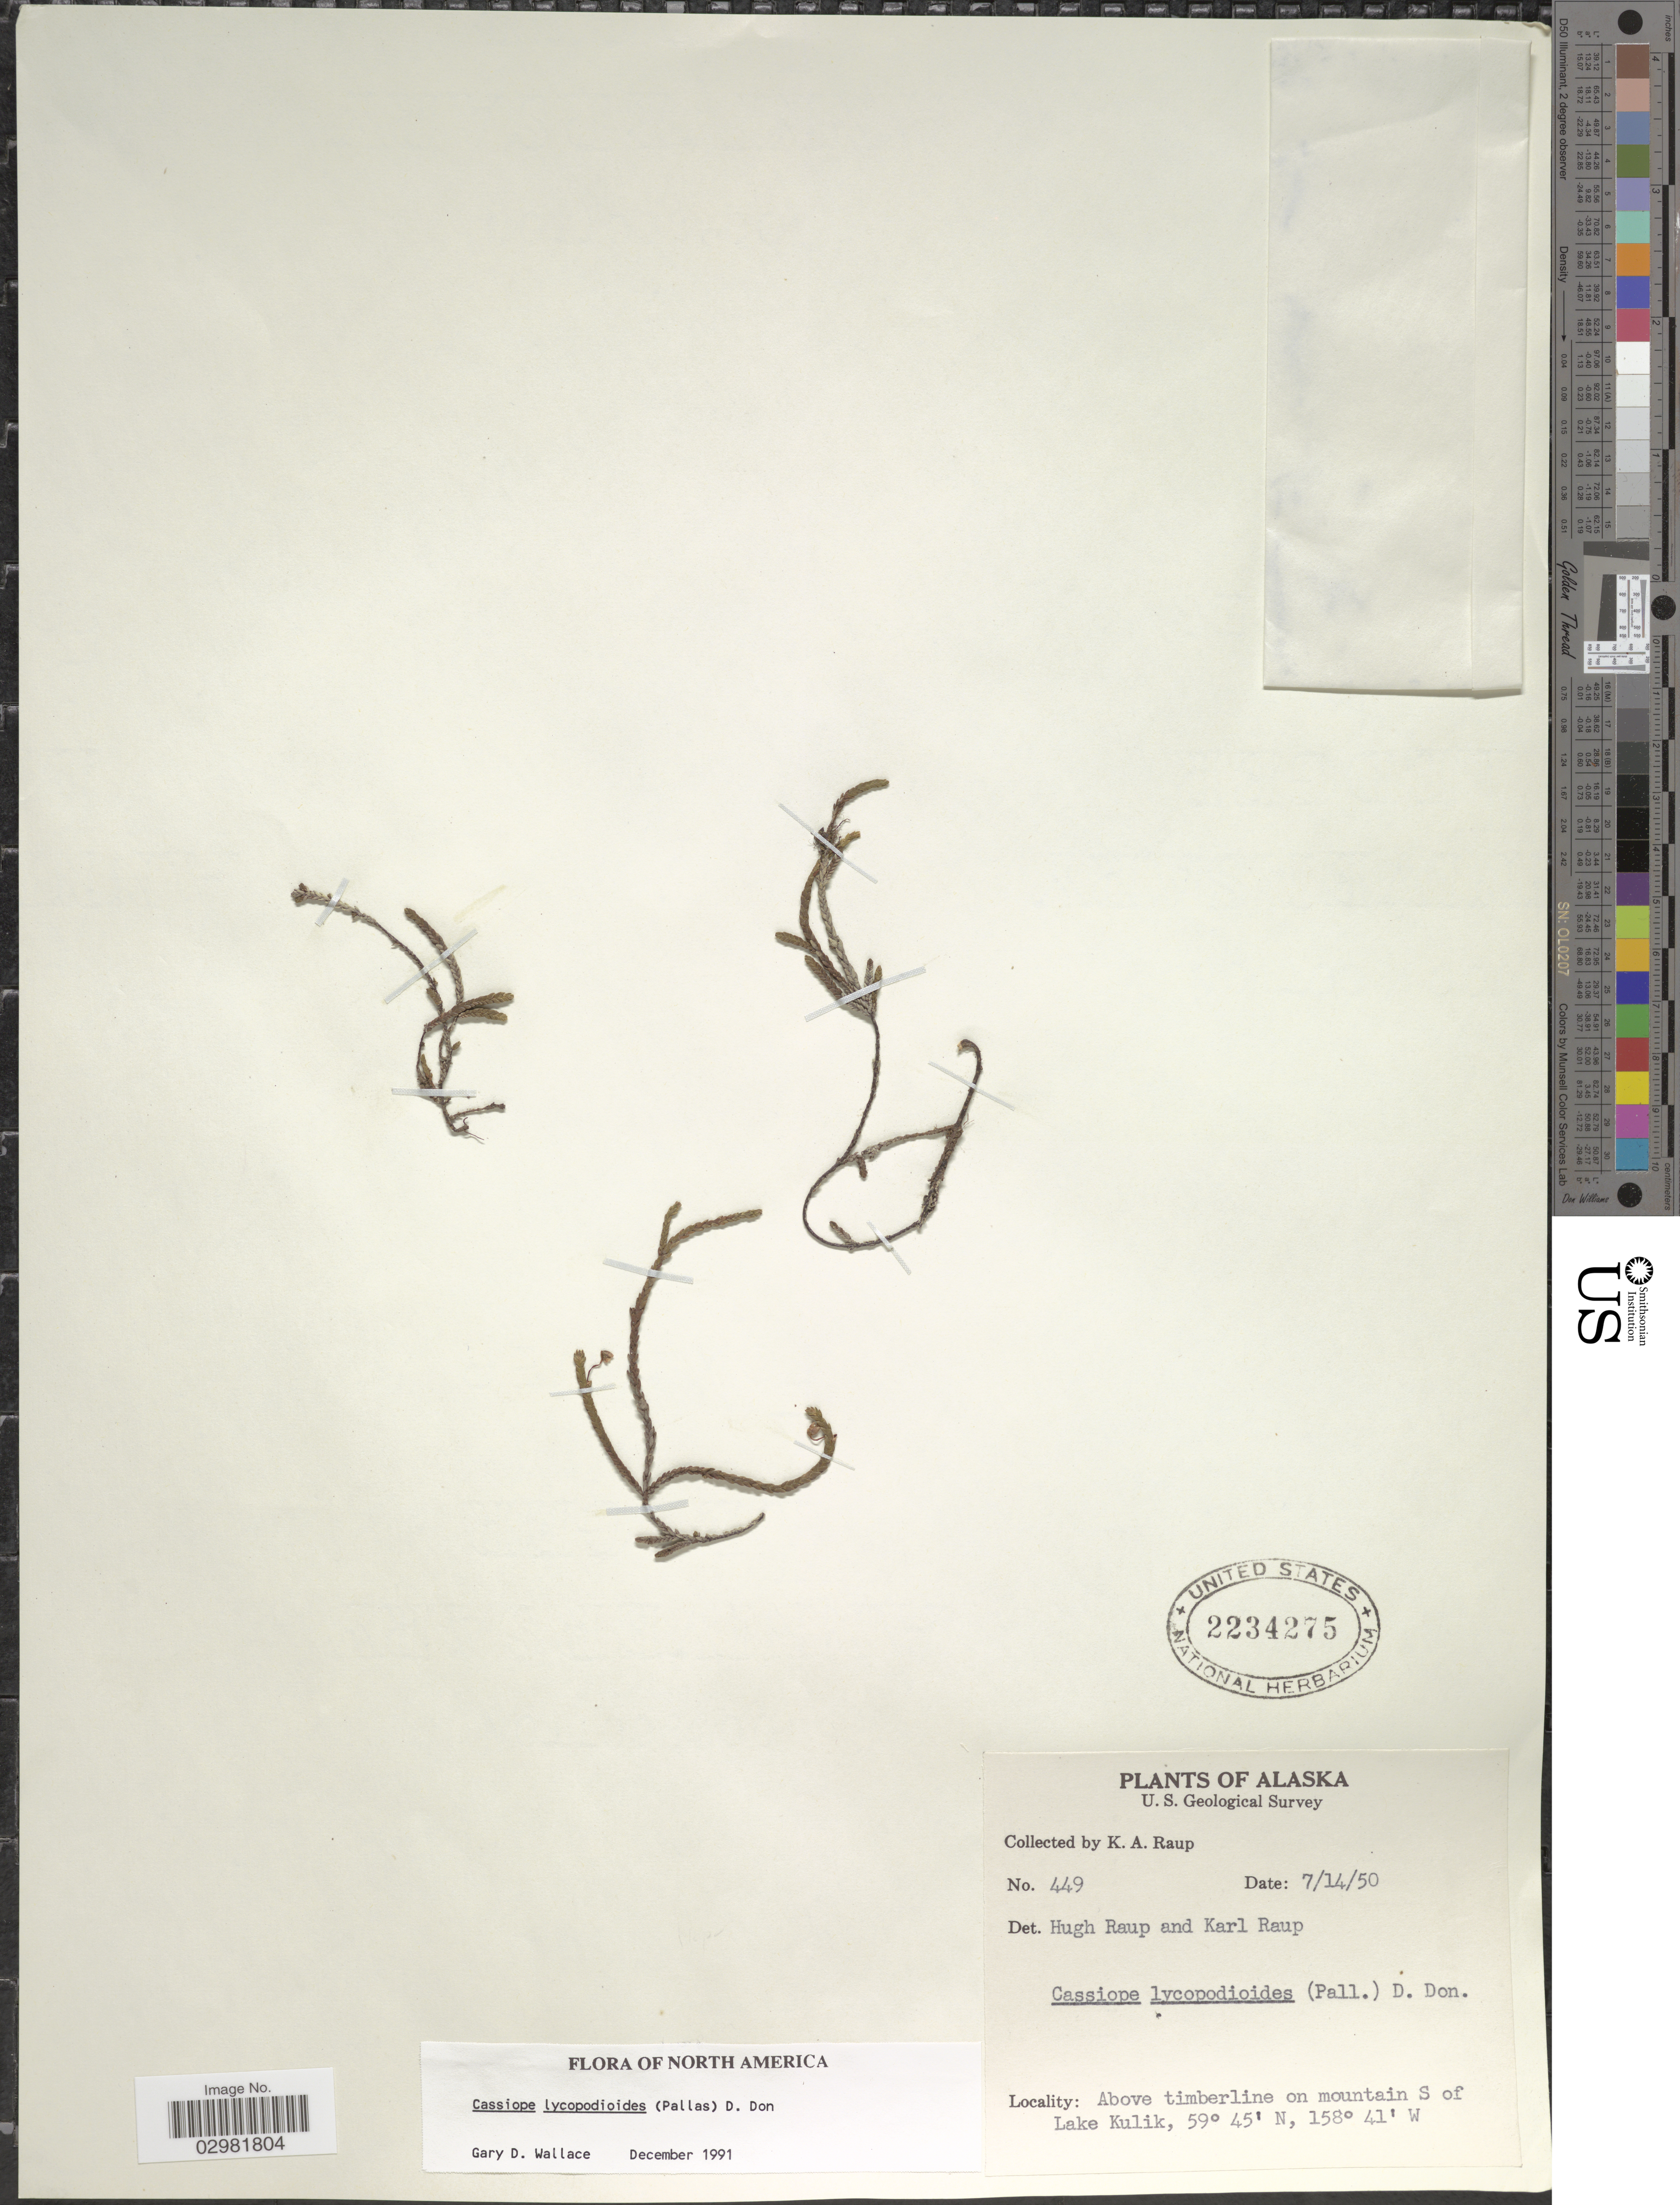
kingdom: Plantae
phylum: Tracheophyta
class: Magnoliopsida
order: Ericales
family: Ericaceae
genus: Cassiope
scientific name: Cassiope lycopodioides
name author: (Pall.) D. Don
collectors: K. Raup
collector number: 449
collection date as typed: Transcribed d/m/y: 14/7/50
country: United States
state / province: Alaska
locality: Above timberline on mountain S of Lake Kulik.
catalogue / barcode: US 2234275